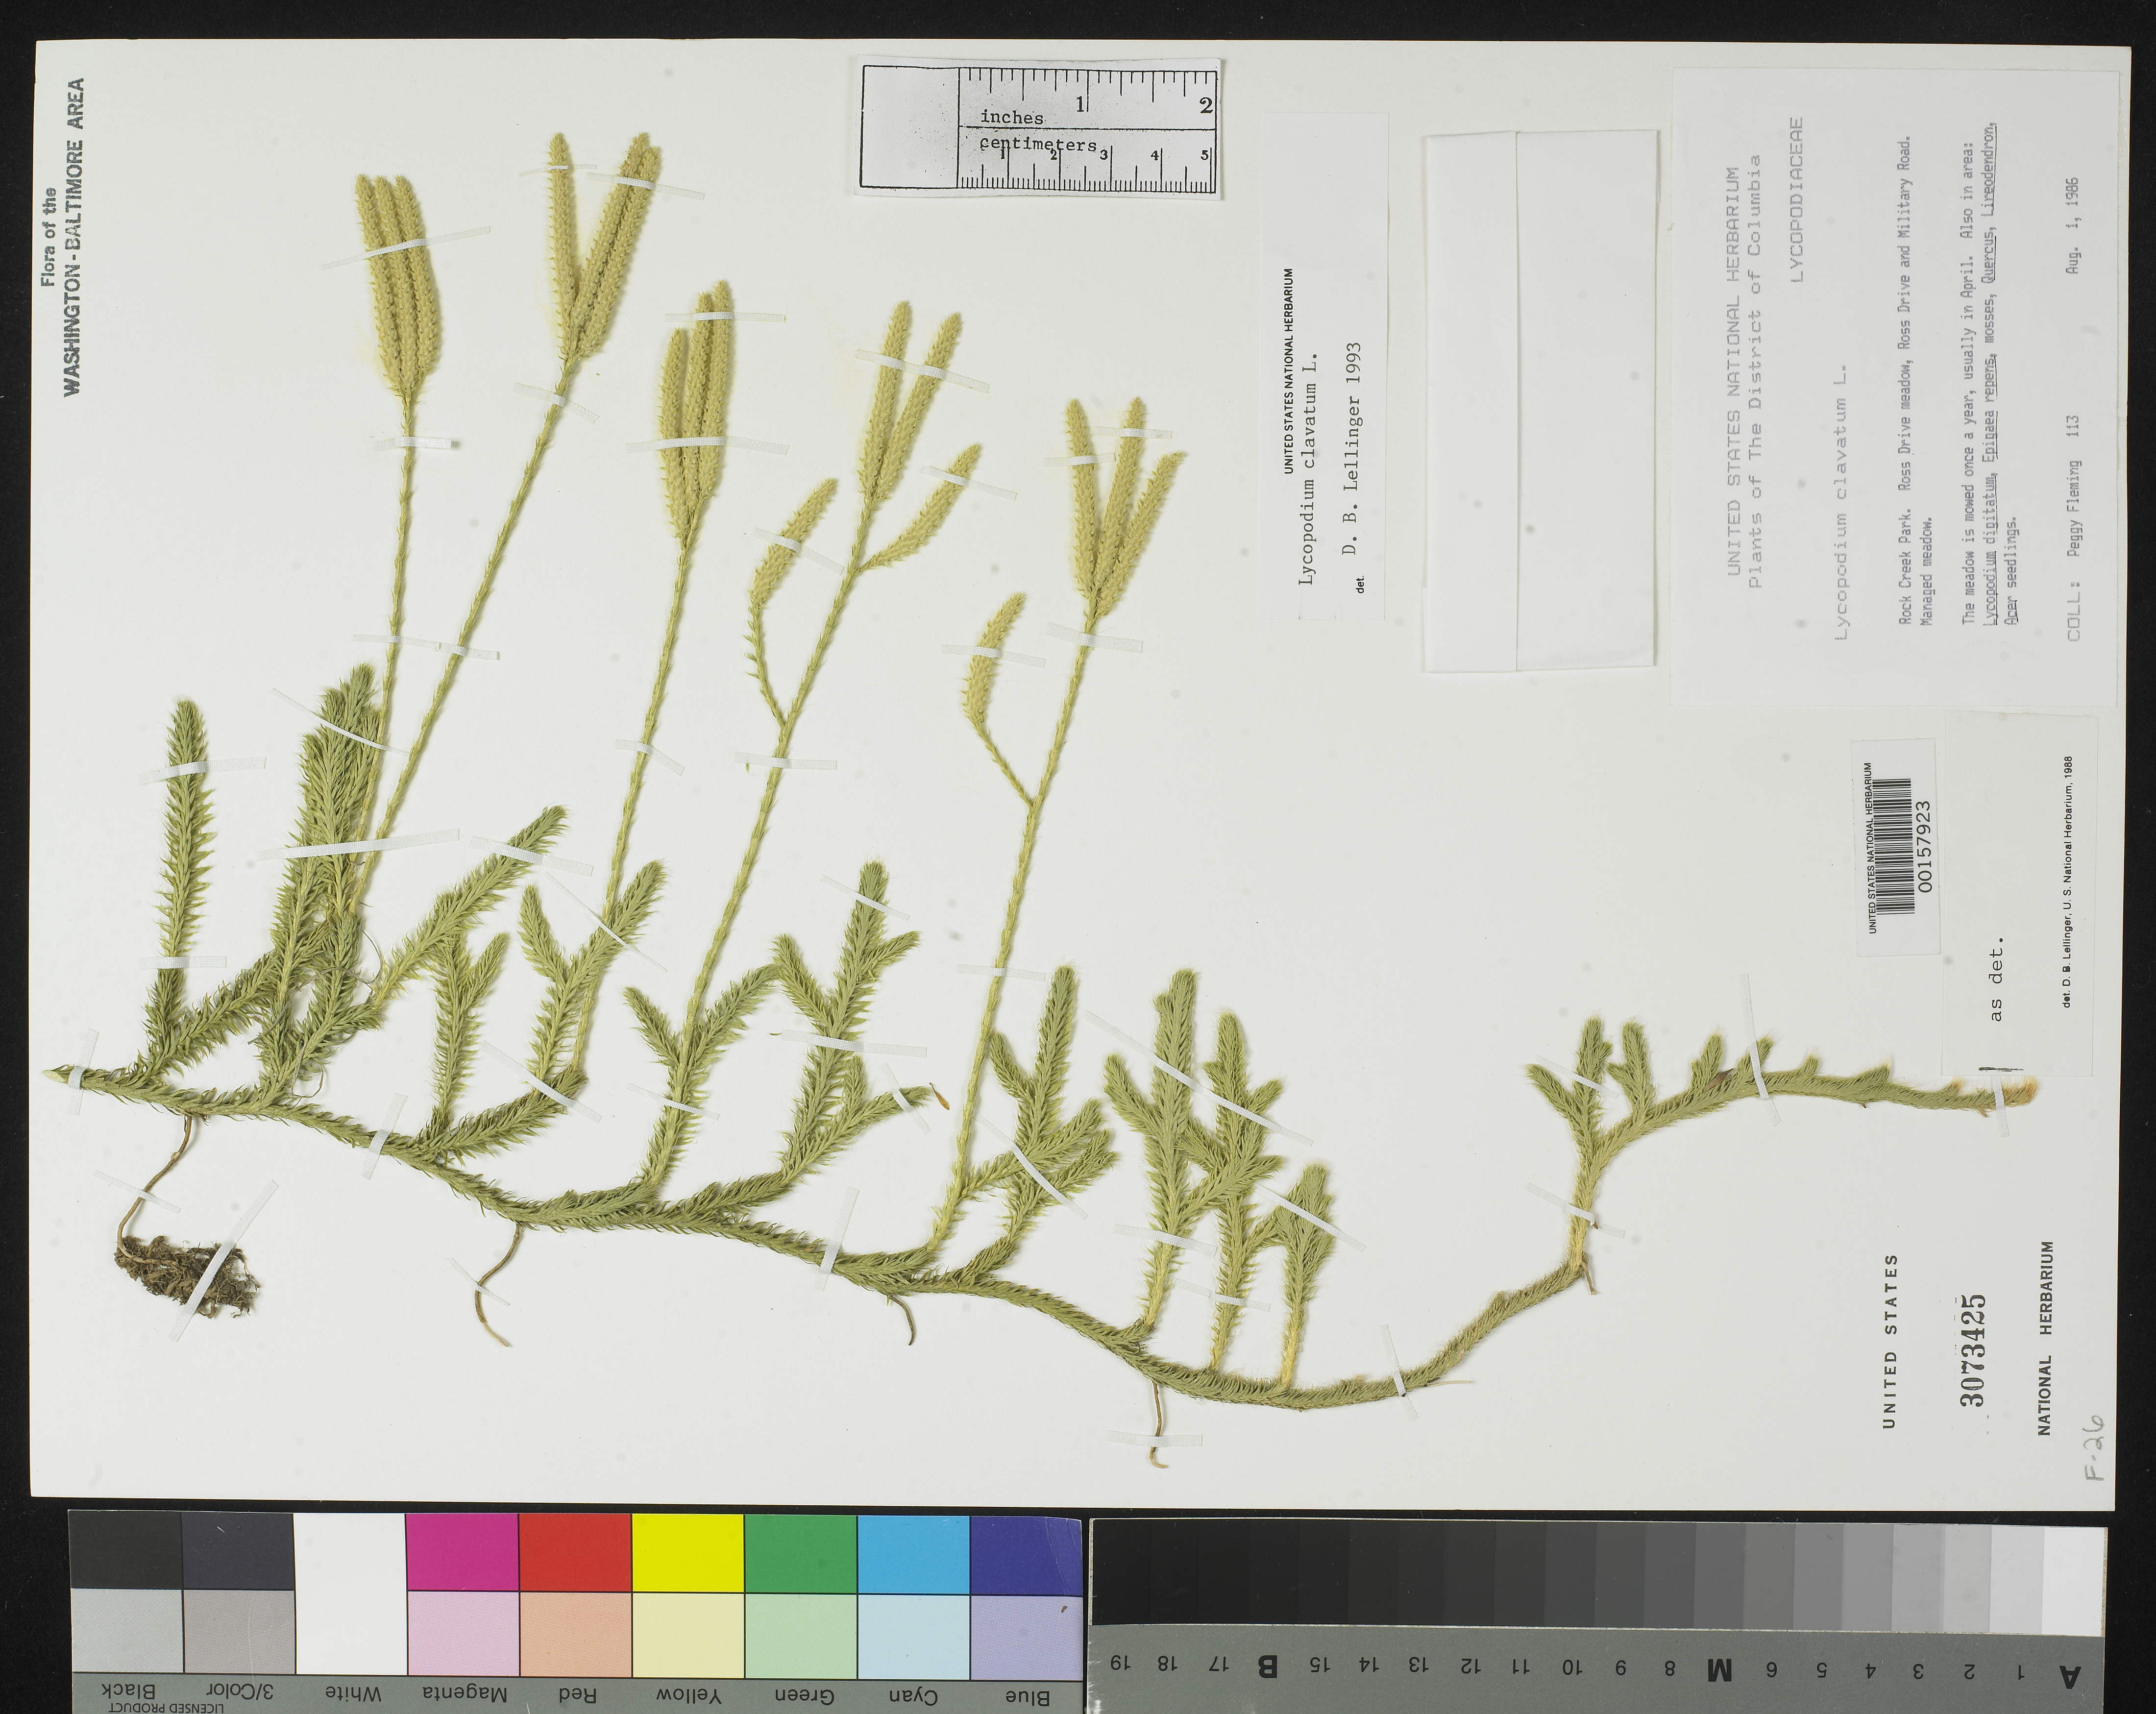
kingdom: Plantae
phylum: Tracheophyta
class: Lycopodiopsida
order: Lycopodiales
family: Lycopodiaceae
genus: Lycopodium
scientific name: Lycopodium clavatum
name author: L.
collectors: P. Fleming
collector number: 113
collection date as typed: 01 Aug 1986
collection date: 1986-08-01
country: United States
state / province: District of Columbia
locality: D.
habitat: Managed meadow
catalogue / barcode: US 3073425